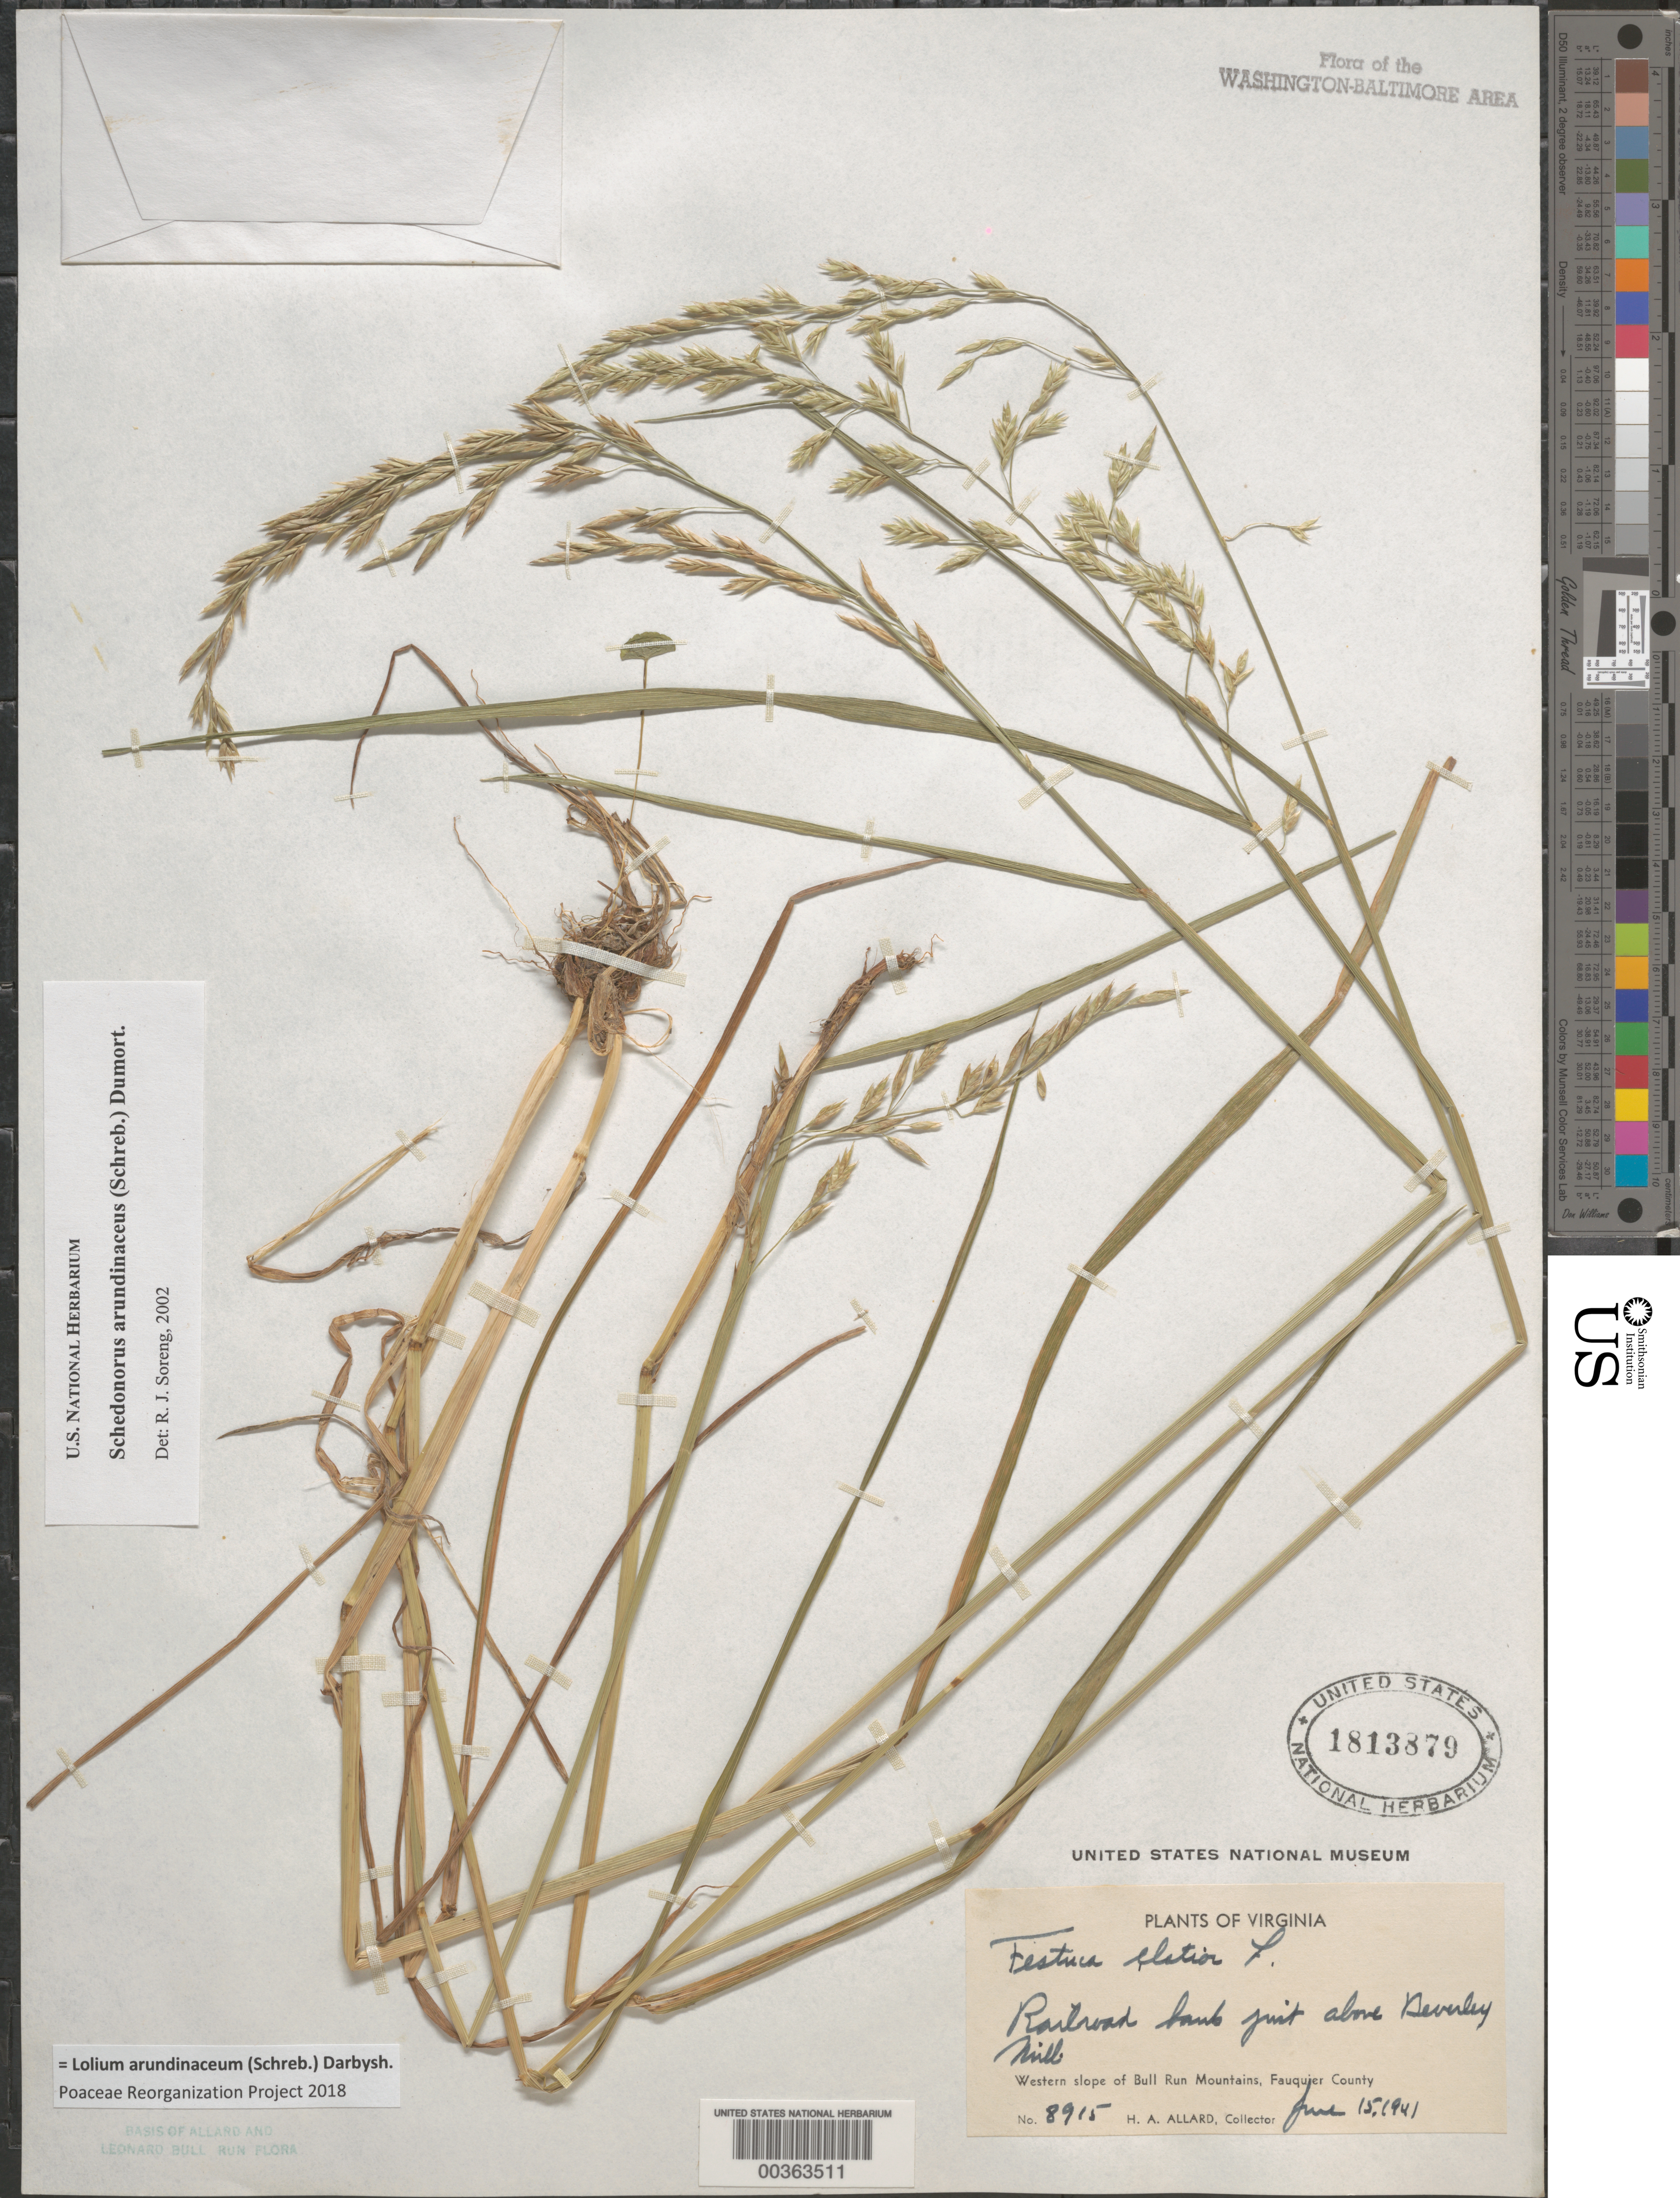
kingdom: Plantae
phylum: Tracheophyta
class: Liliopsida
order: Poales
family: Poaceae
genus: Lolium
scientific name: Lolium arundinaceum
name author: (Schreb.) Darbysh.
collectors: H. A. Allard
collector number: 8915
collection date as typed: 15 Jun 1941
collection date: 1941-06-15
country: United States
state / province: Virginia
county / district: Fauquier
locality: Above Beverley Mill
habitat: Railroad bank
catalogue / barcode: US 1813879